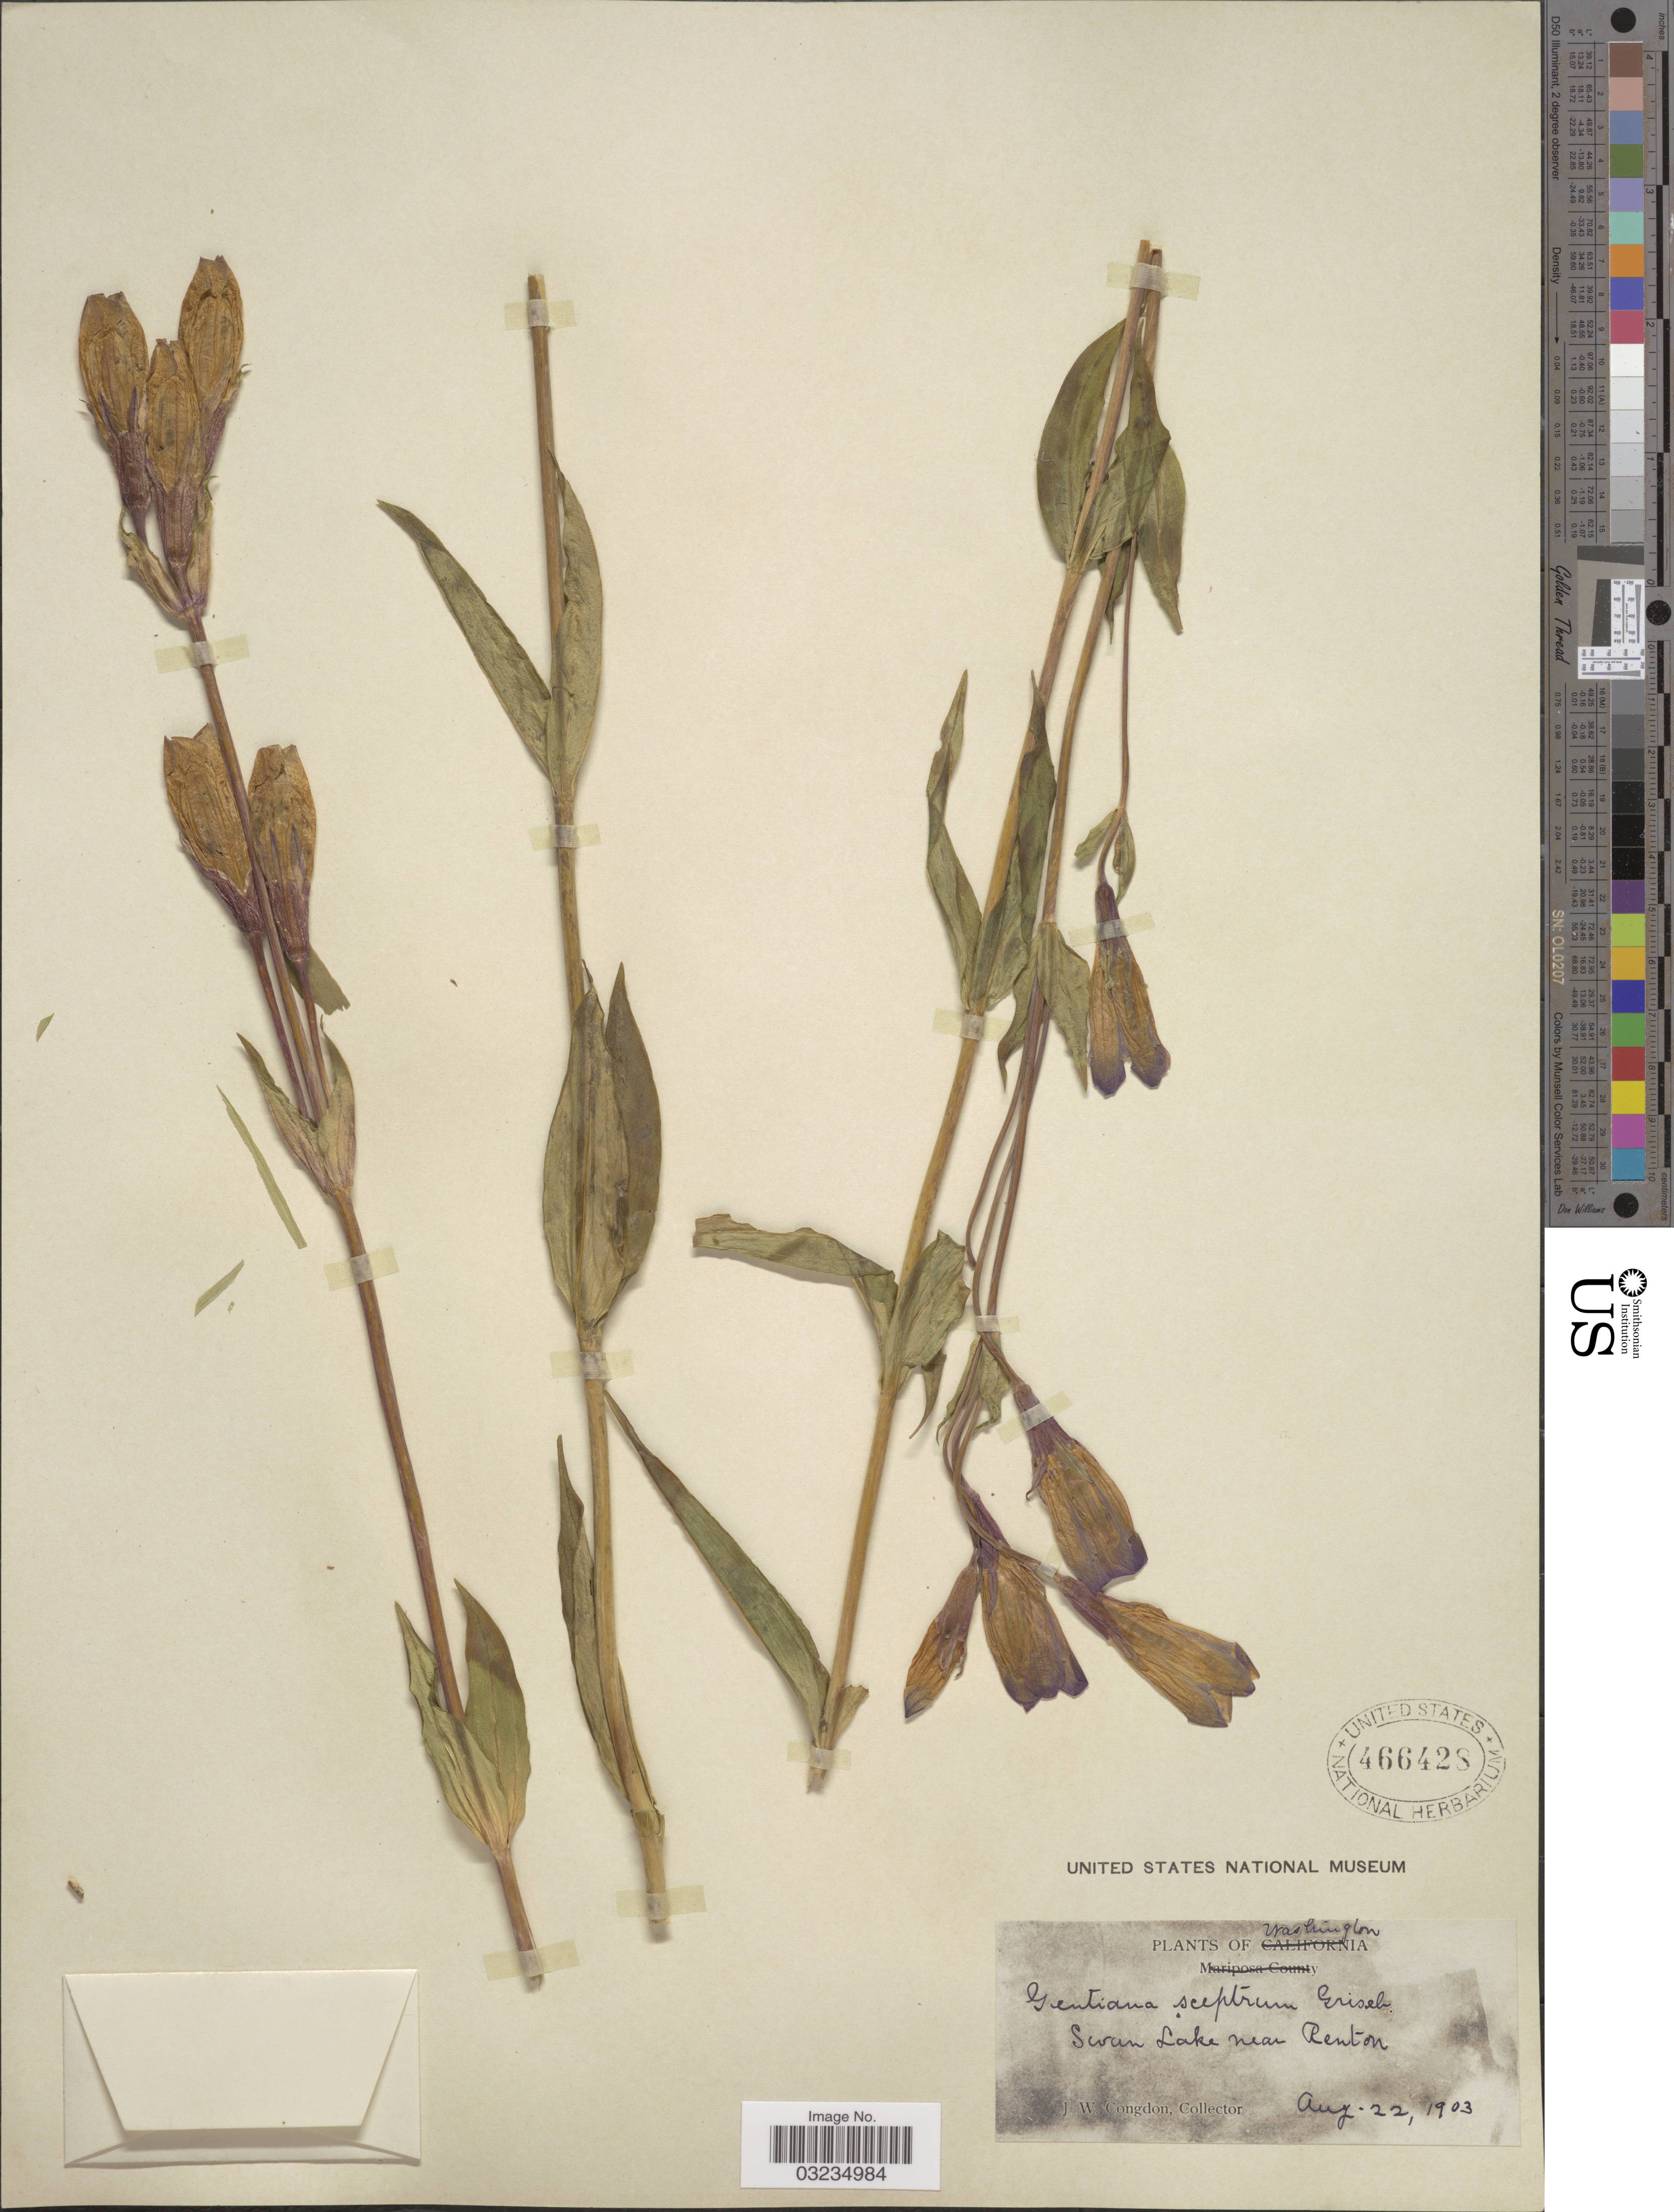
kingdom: Plantae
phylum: Tracheophyta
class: Magnoliopsida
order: Gentianales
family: Gentianaceae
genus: Gentiana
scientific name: Gentiana sceptrum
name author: Griseb.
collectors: J. W. Congdon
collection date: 1903-08-22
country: United States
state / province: Washington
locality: Swan Lake near Renton.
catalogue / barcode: US 466428